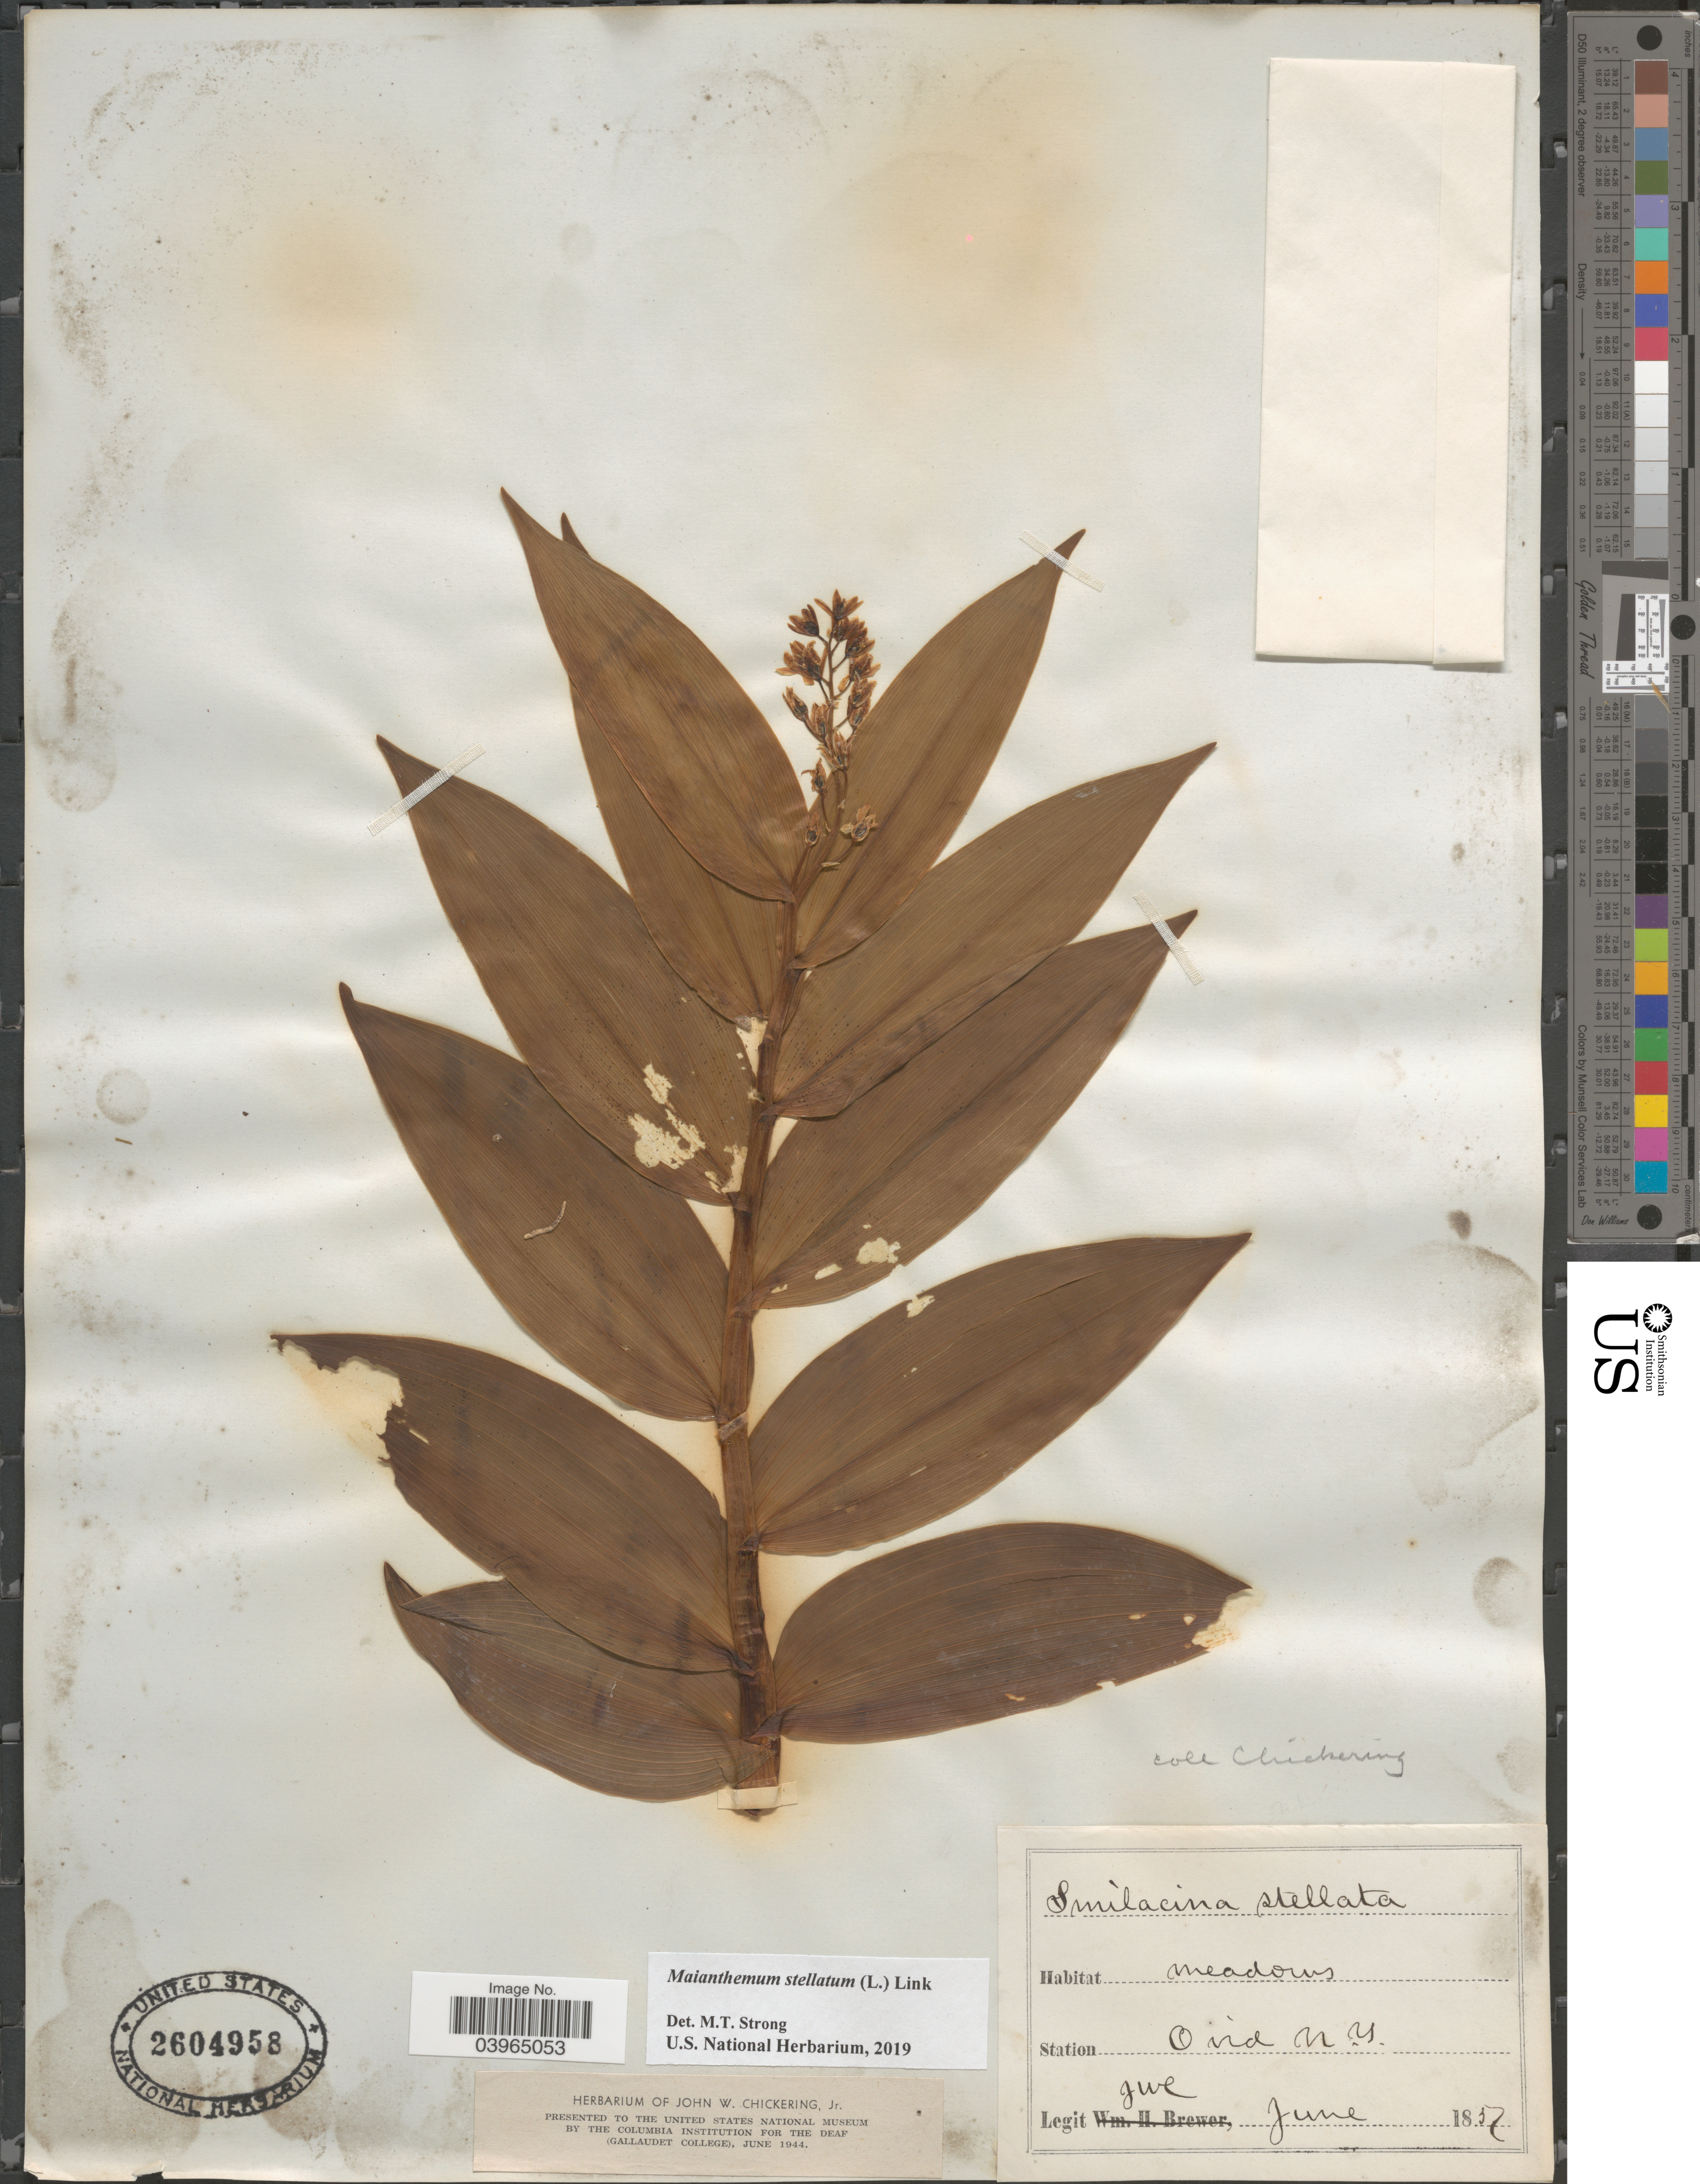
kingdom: Plantae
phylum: Tracheophyta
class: Liliopsida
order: Asparagales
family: Asparagaceae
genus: Maianthemum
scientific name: Maianthemum stellatum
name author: (L.) Link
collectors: J. Chickering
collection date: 1857-06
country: United States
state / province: New York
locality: Station Ovid.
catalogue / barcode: US 2604958